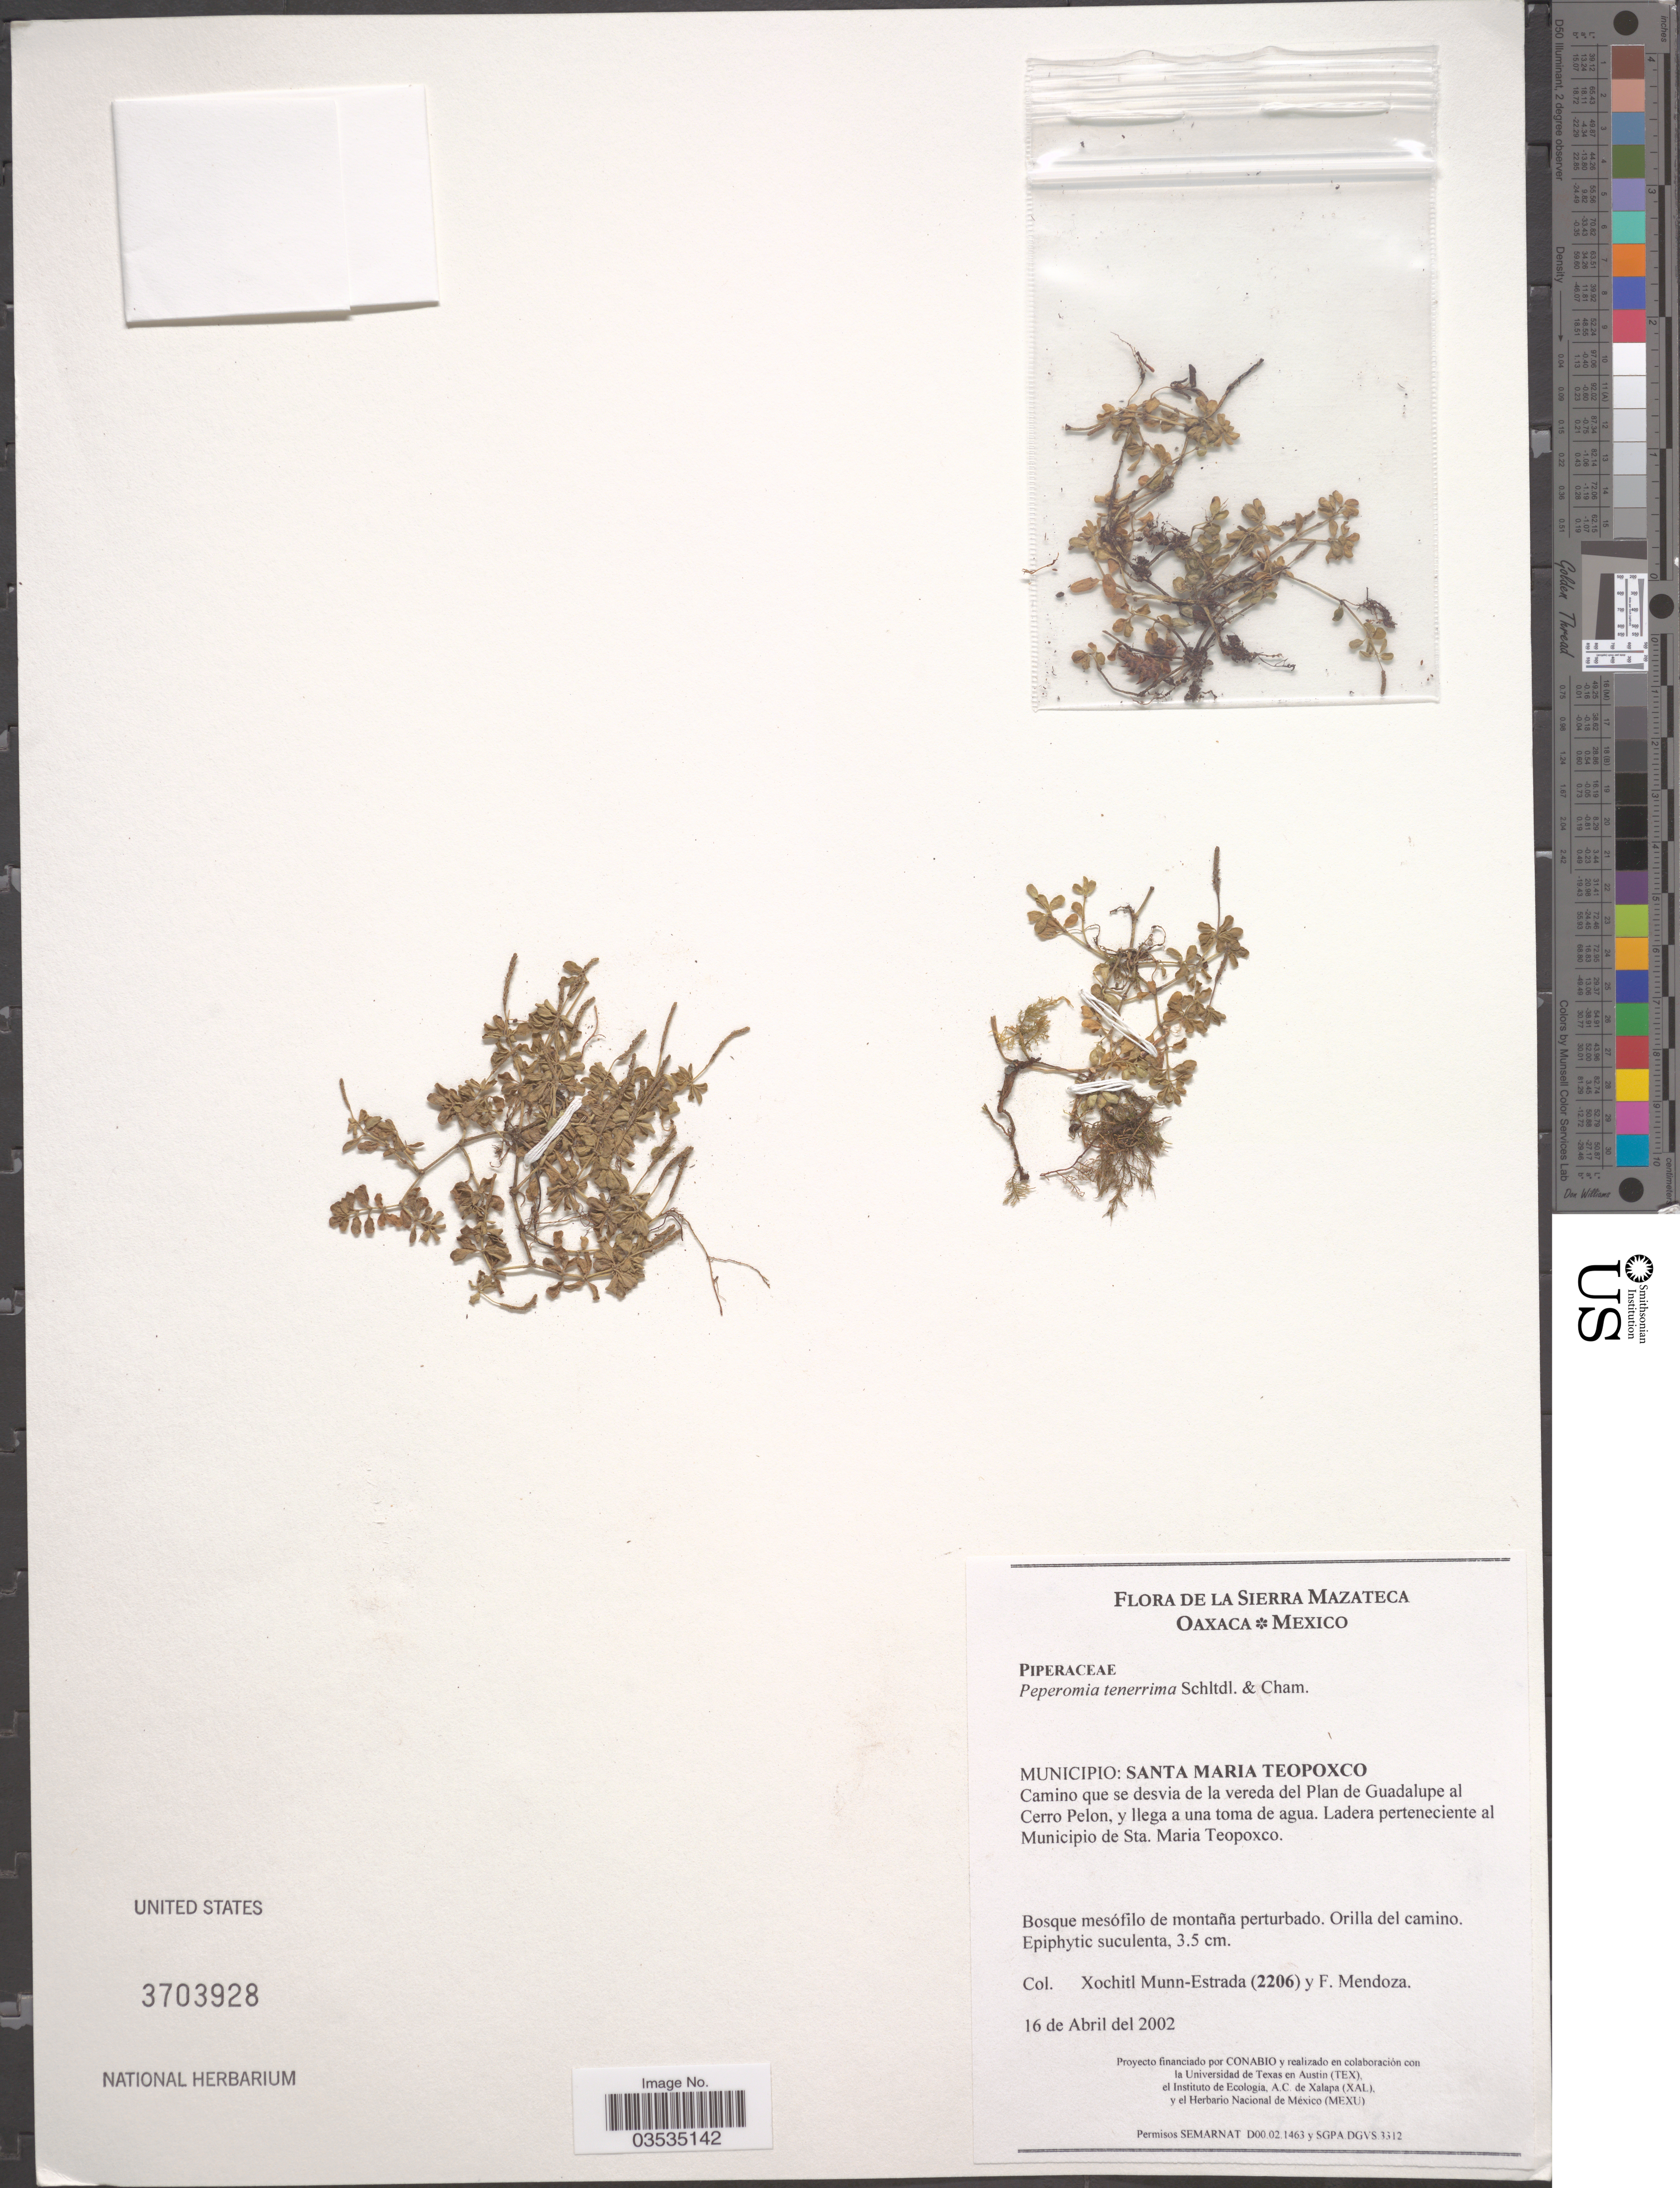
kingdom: Plantae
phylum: Tracheophyta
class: Magnoliopsida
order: Piperales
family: Piperaceae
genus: Peperomia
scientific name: Peperomia tenerrima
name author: Schltdl. & Cham.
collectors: X. Munn-Estrada & F. Mendoza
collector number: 2206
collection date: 2002-04-16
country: Mexico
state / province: Oaxaca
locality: Sierra Mazateca. Municipio: Santa Maria Teopoxco. Camino que se desvia de la vereda del Plan de Guadalupe al Cerro Pelon, y llega a una toma de agua. Ladera perteneciente al Municipio de Sta. Maria Teopoxco.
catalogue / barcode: US 3703928